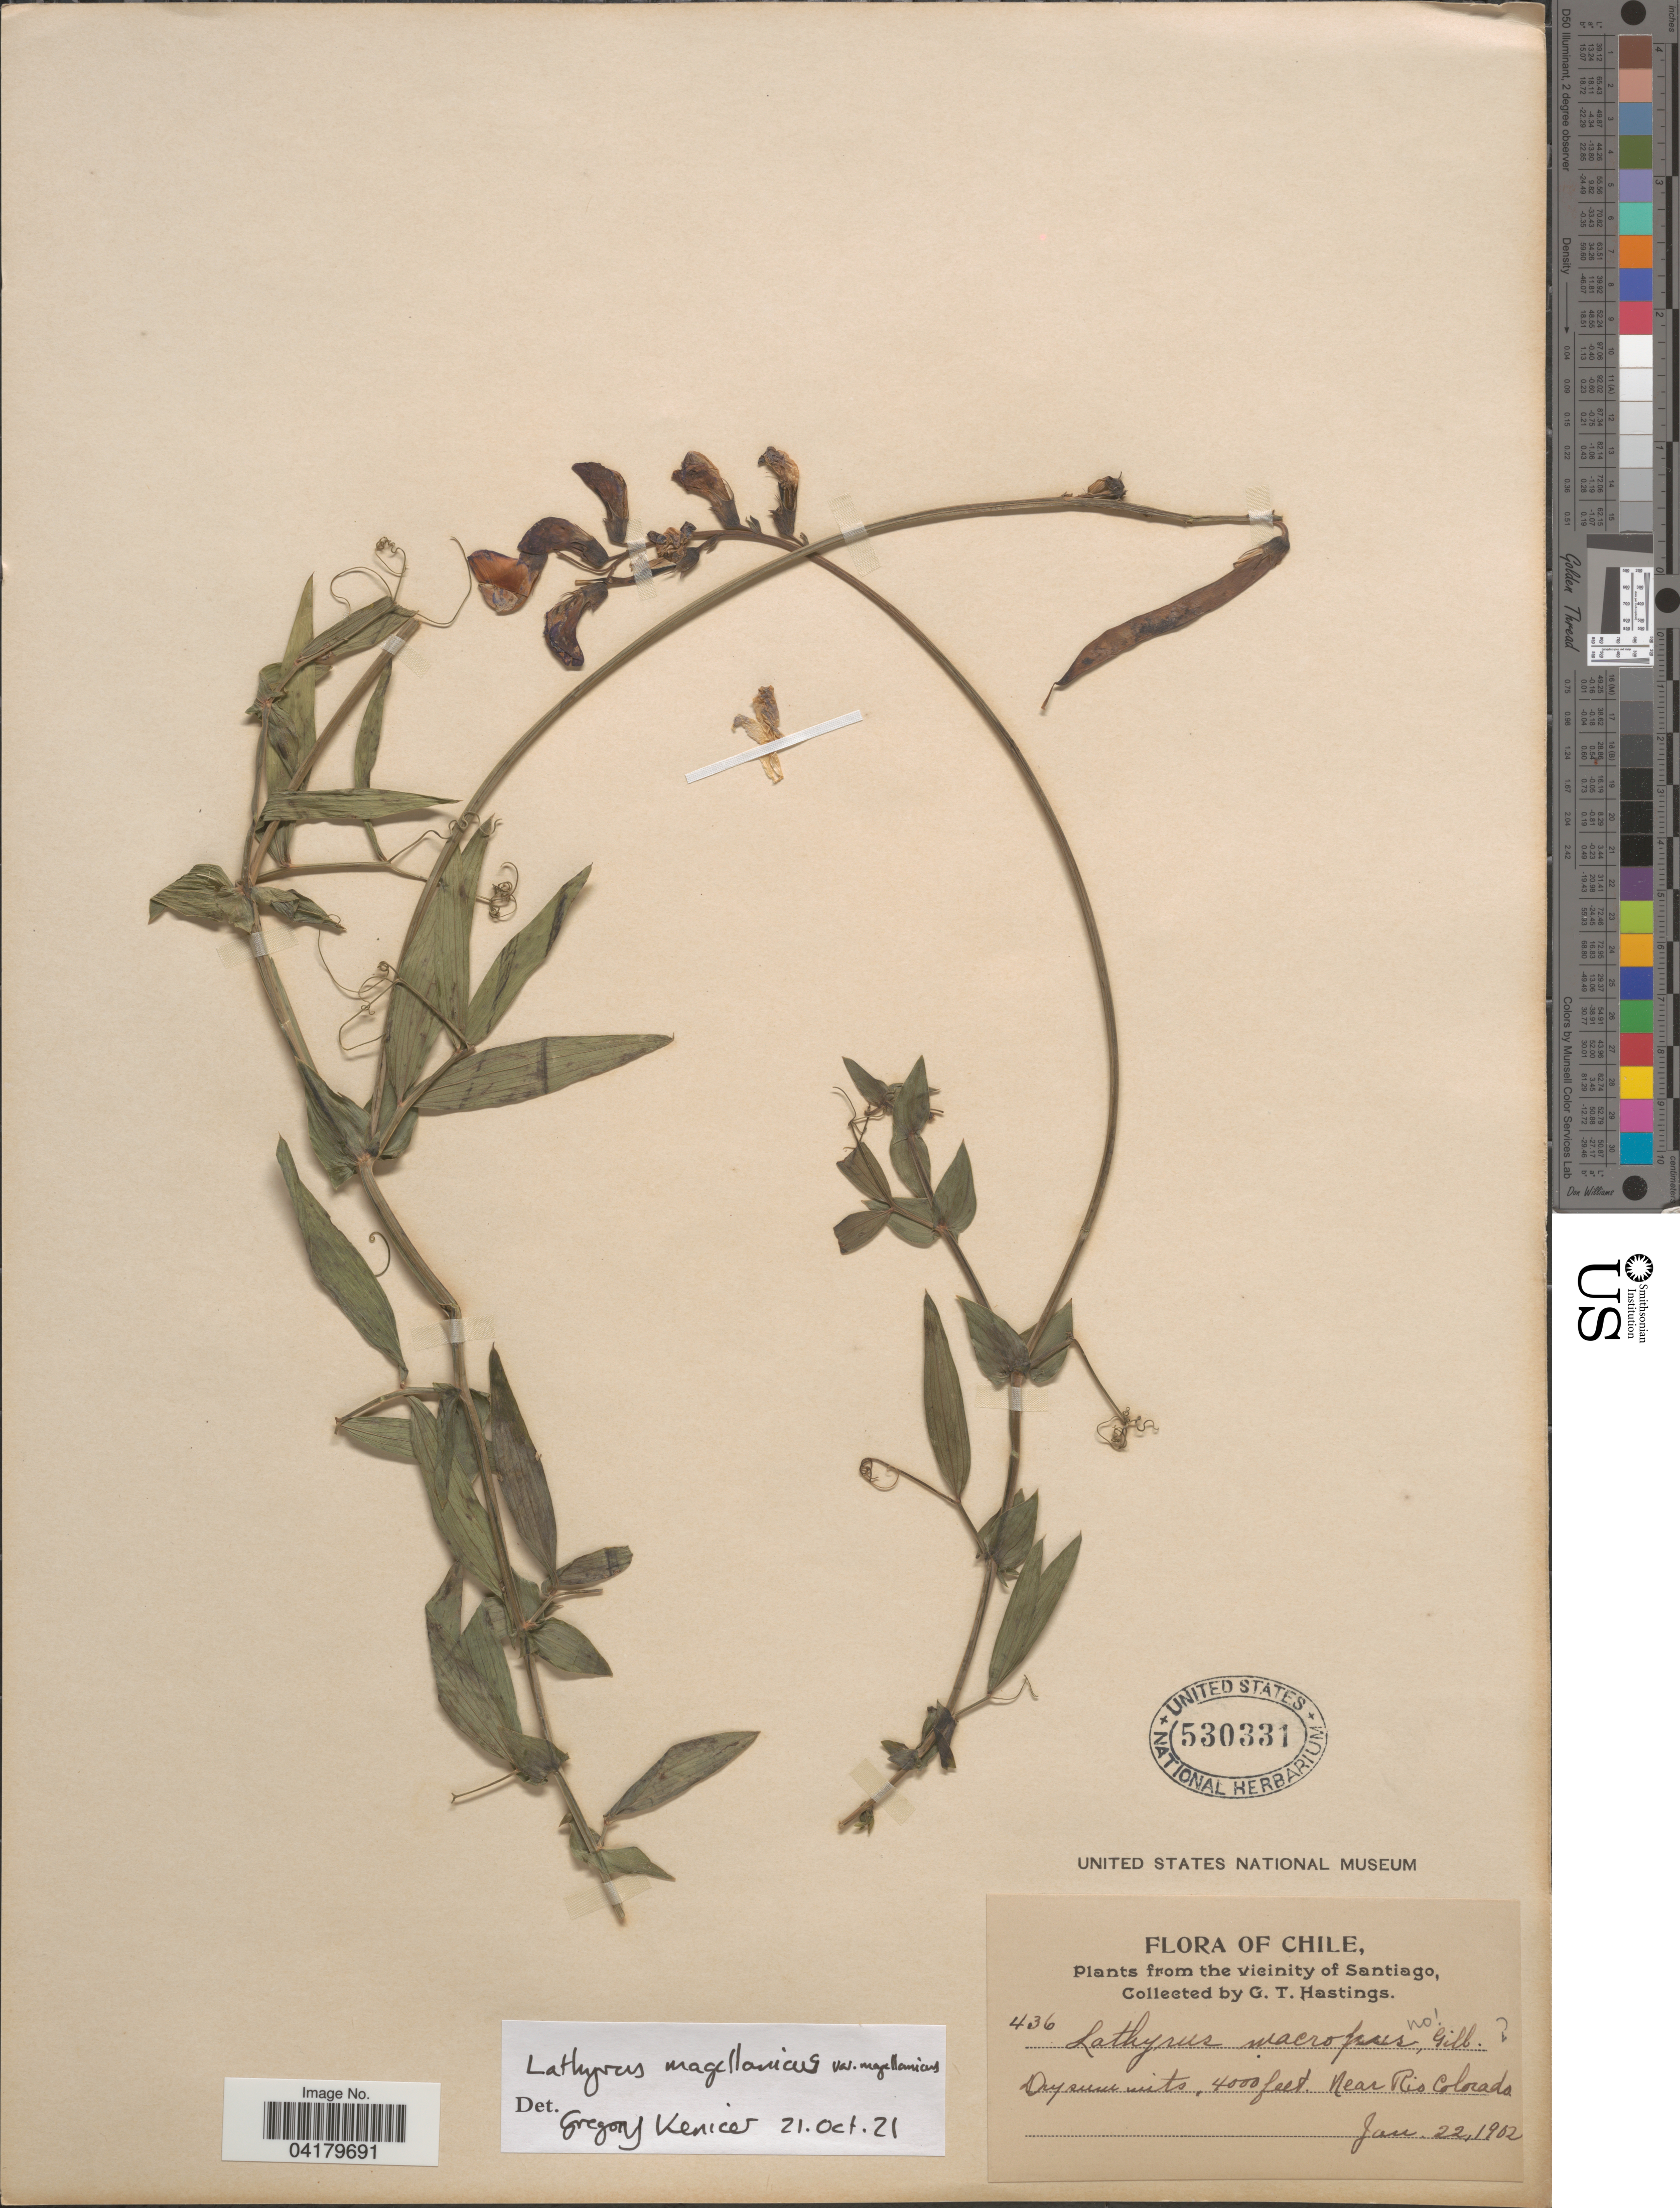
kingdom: Plantae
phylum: Tracheophyta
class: Magnoliopsida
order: Fabales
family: Fabaceae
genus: Lathyrus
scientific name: Lathyrus magellanicus var. magellanicus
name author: Lam.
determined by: Kenicer, Gregory J.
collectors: G. Hastings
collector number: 436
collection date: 1902-01-22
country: Chile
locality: Vicinity of Santiago. Near Rio Colorado.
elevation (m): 1219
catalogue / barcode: US 530331